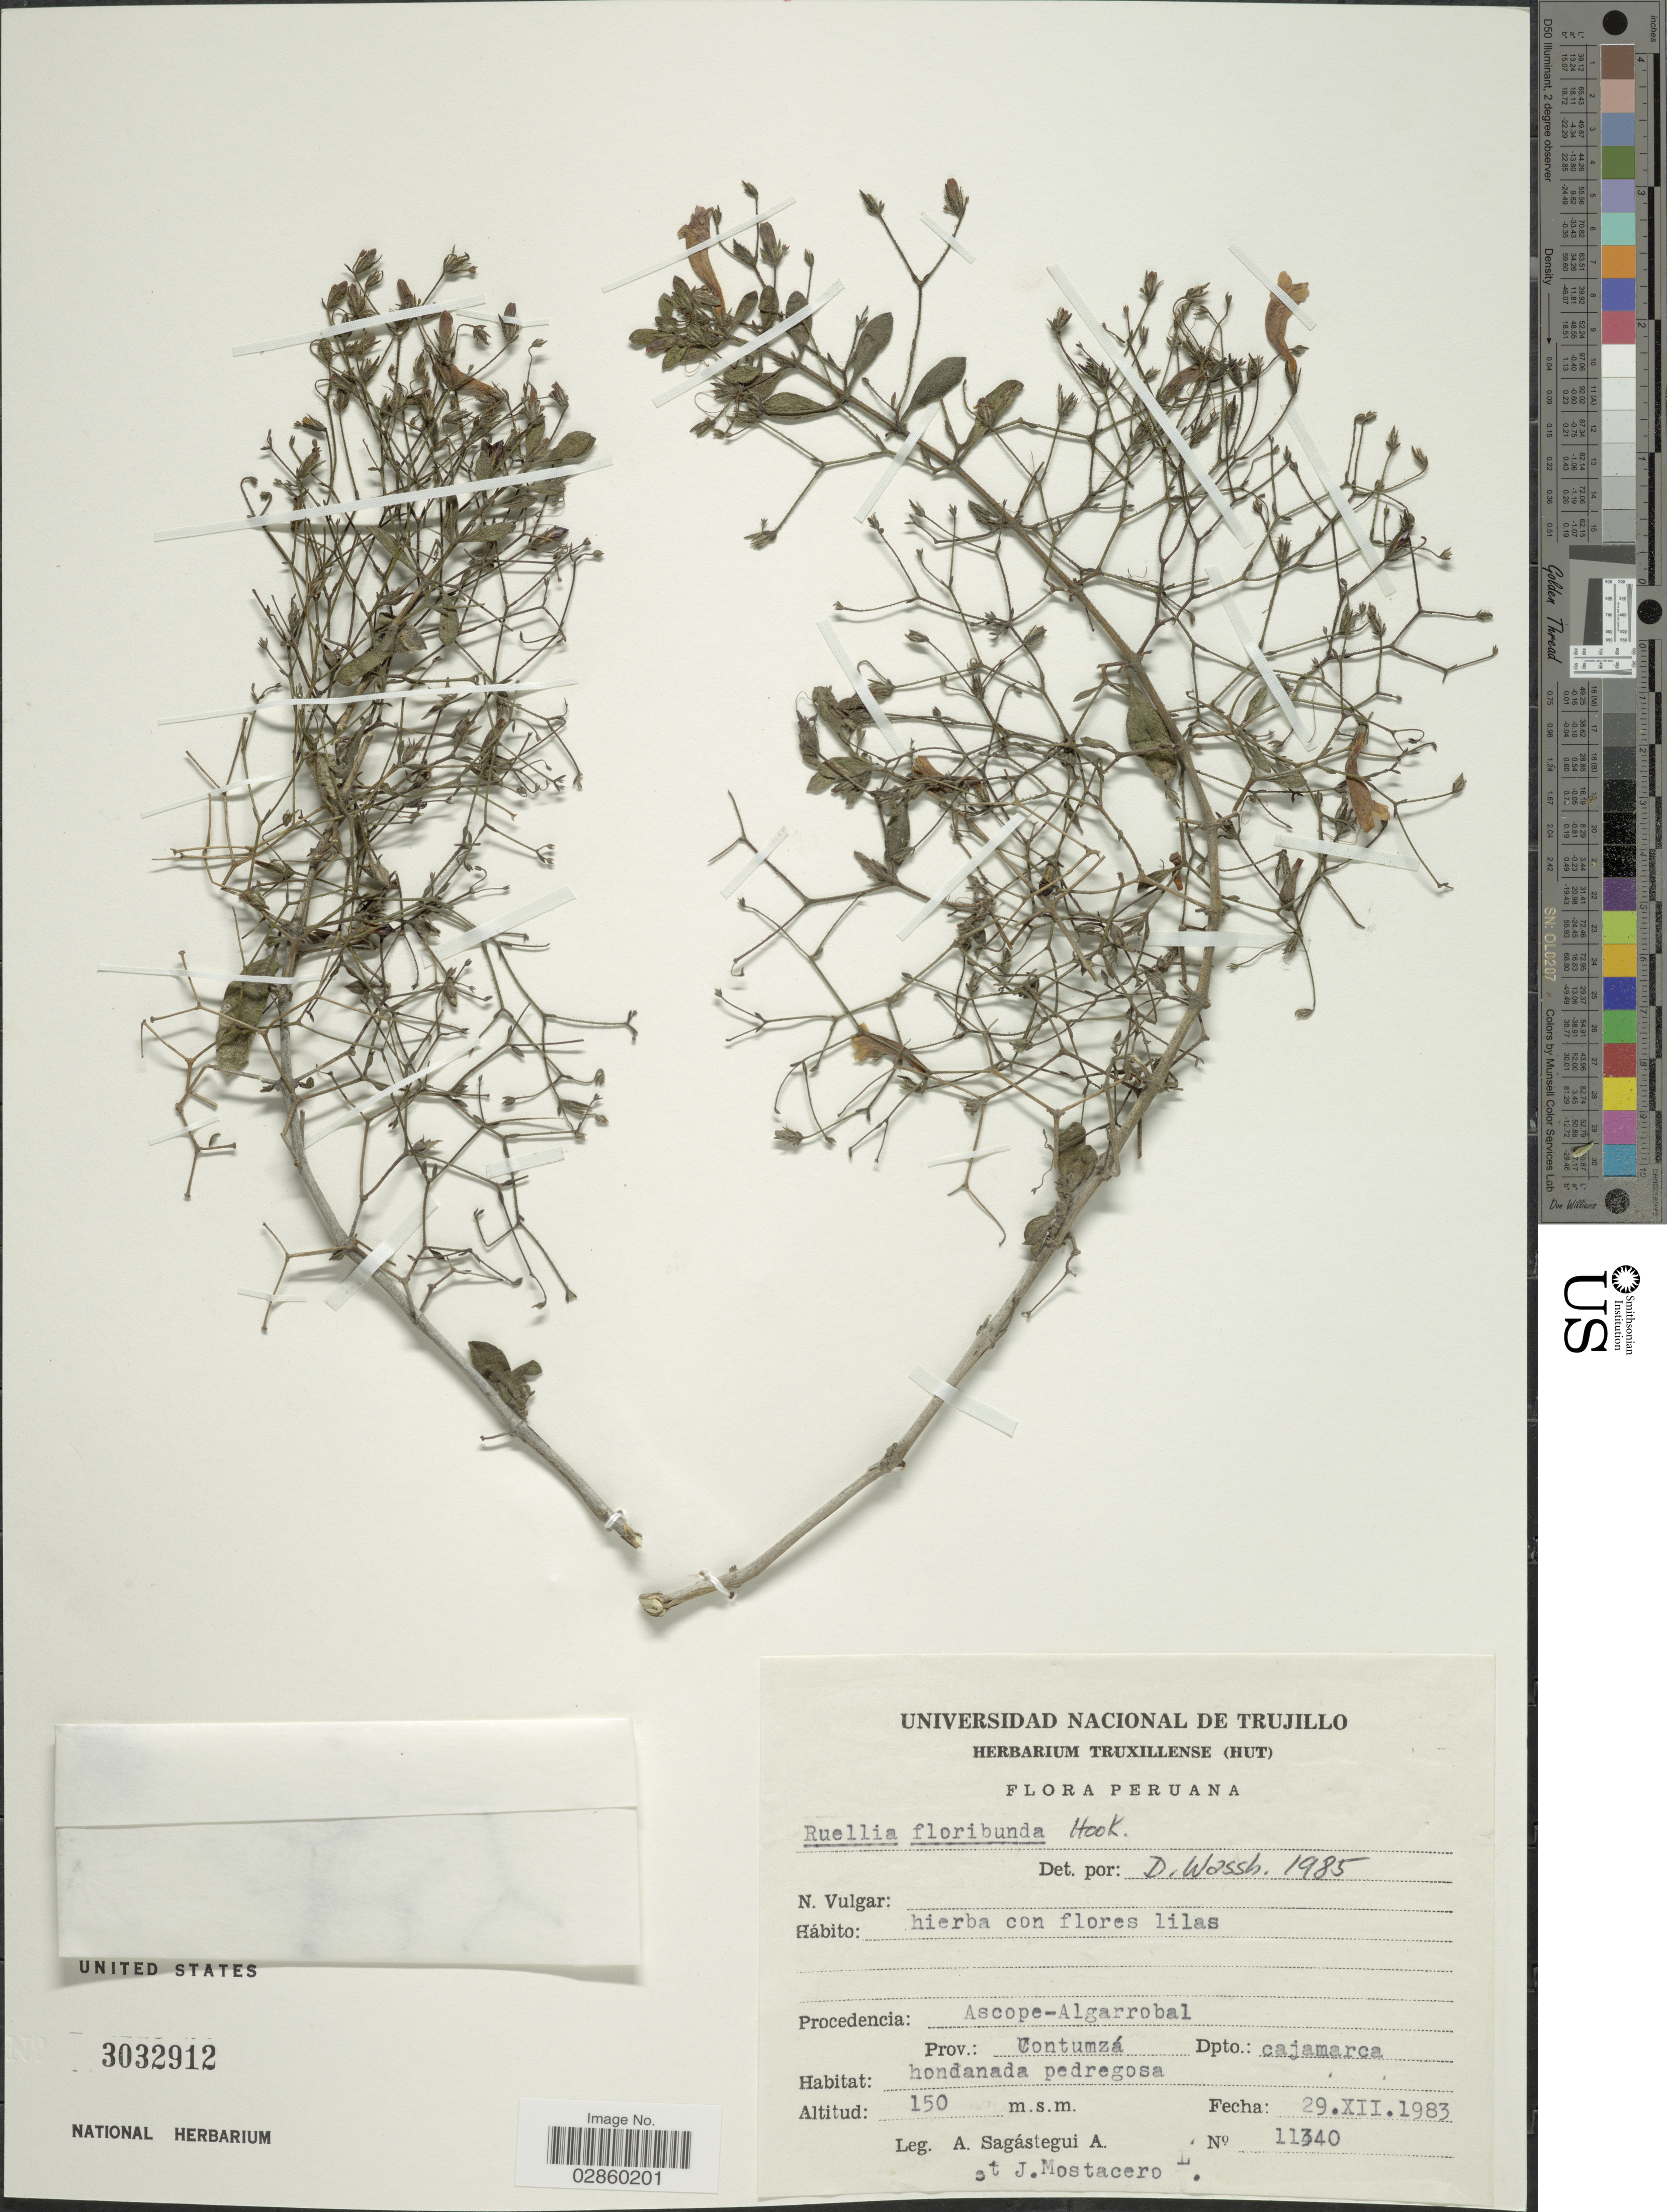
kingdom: Plantae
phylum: Tracheophyta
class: Magnoliopsida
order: Lamiales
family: Acanthaceae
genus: Ruellia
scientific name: Ruellia floribunda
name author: Hook.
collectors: A. Sagástegui A. & J. Mostacero L.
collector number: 11340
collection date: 1983-12-29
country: Peru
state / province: Cajamarca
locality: Procedencia Ascope-Algarrobal, Prov. Contumzá, Dpto. Cajamarca.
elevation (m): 150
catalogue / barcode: US 3032912